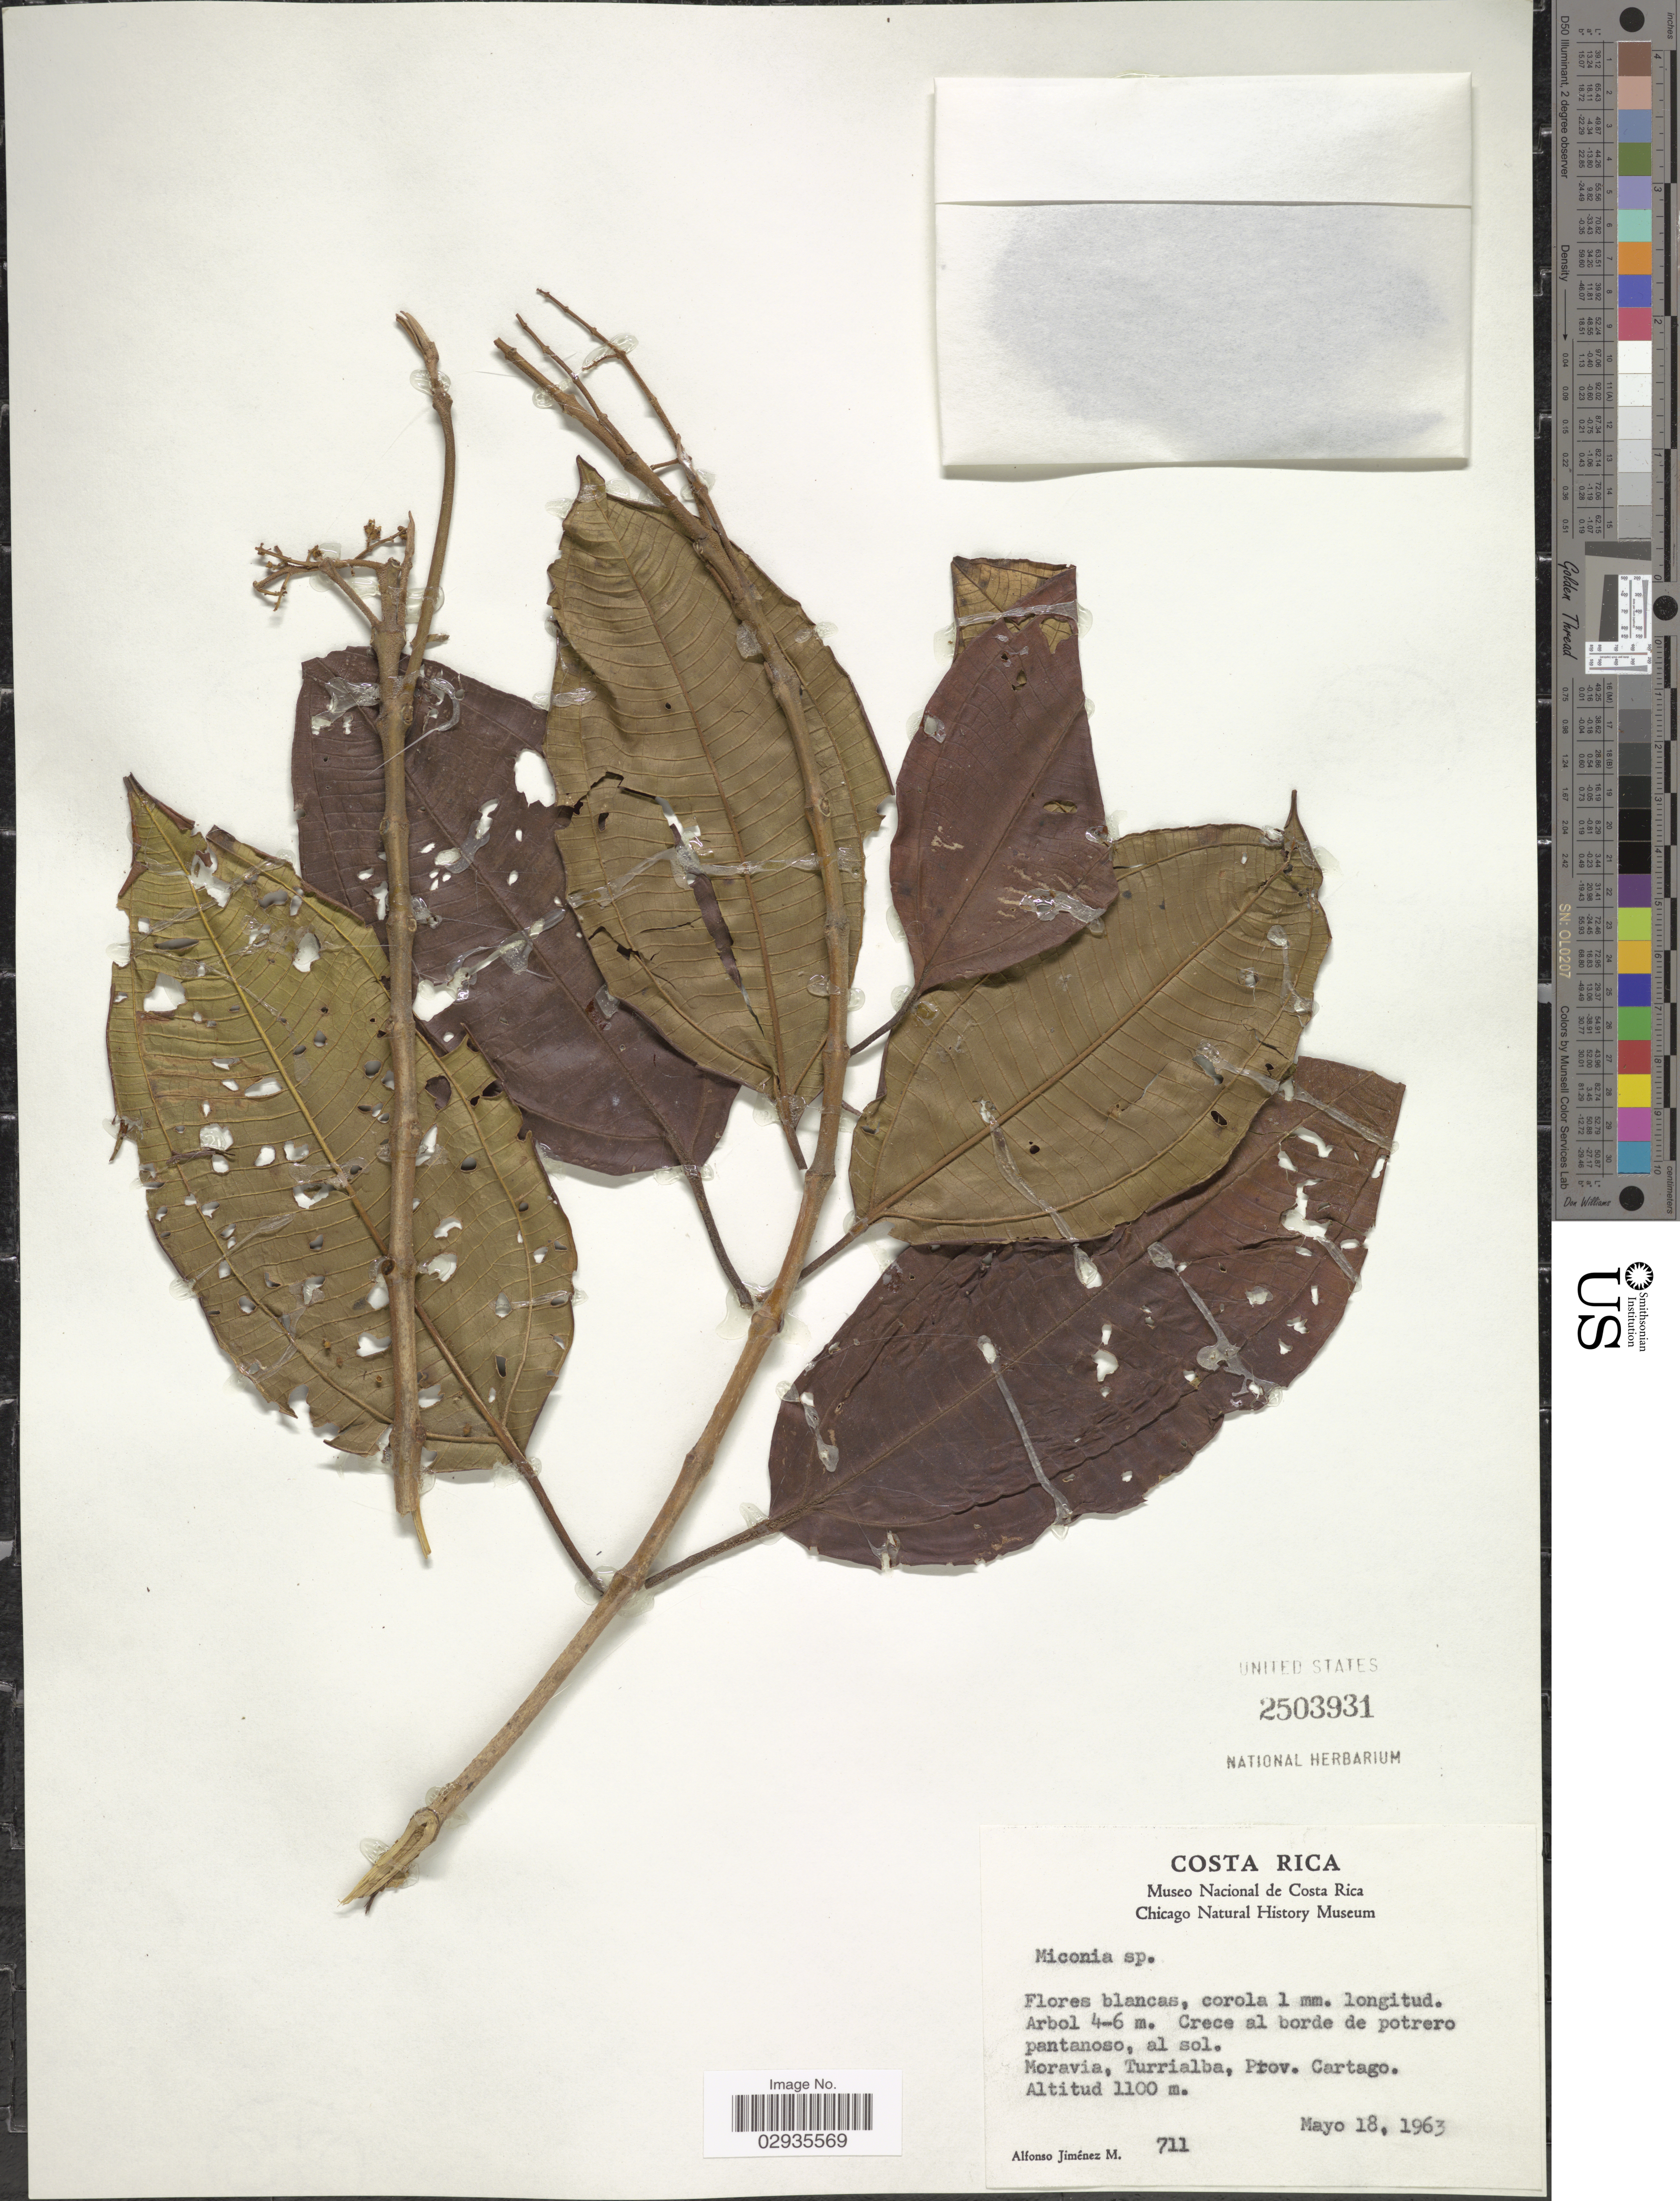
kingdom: Plantae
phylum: Tracheophyta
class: Magnoliopsida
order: Myrtales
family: Melastomataceae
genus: Miconia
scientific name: Miconia sp.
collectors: A. Jimenez M.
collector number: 711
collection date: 1963-05-18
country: Costa Rica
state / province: Cartago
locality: Moravia, Turrialba.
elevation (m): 1100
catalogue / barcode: US 2503931